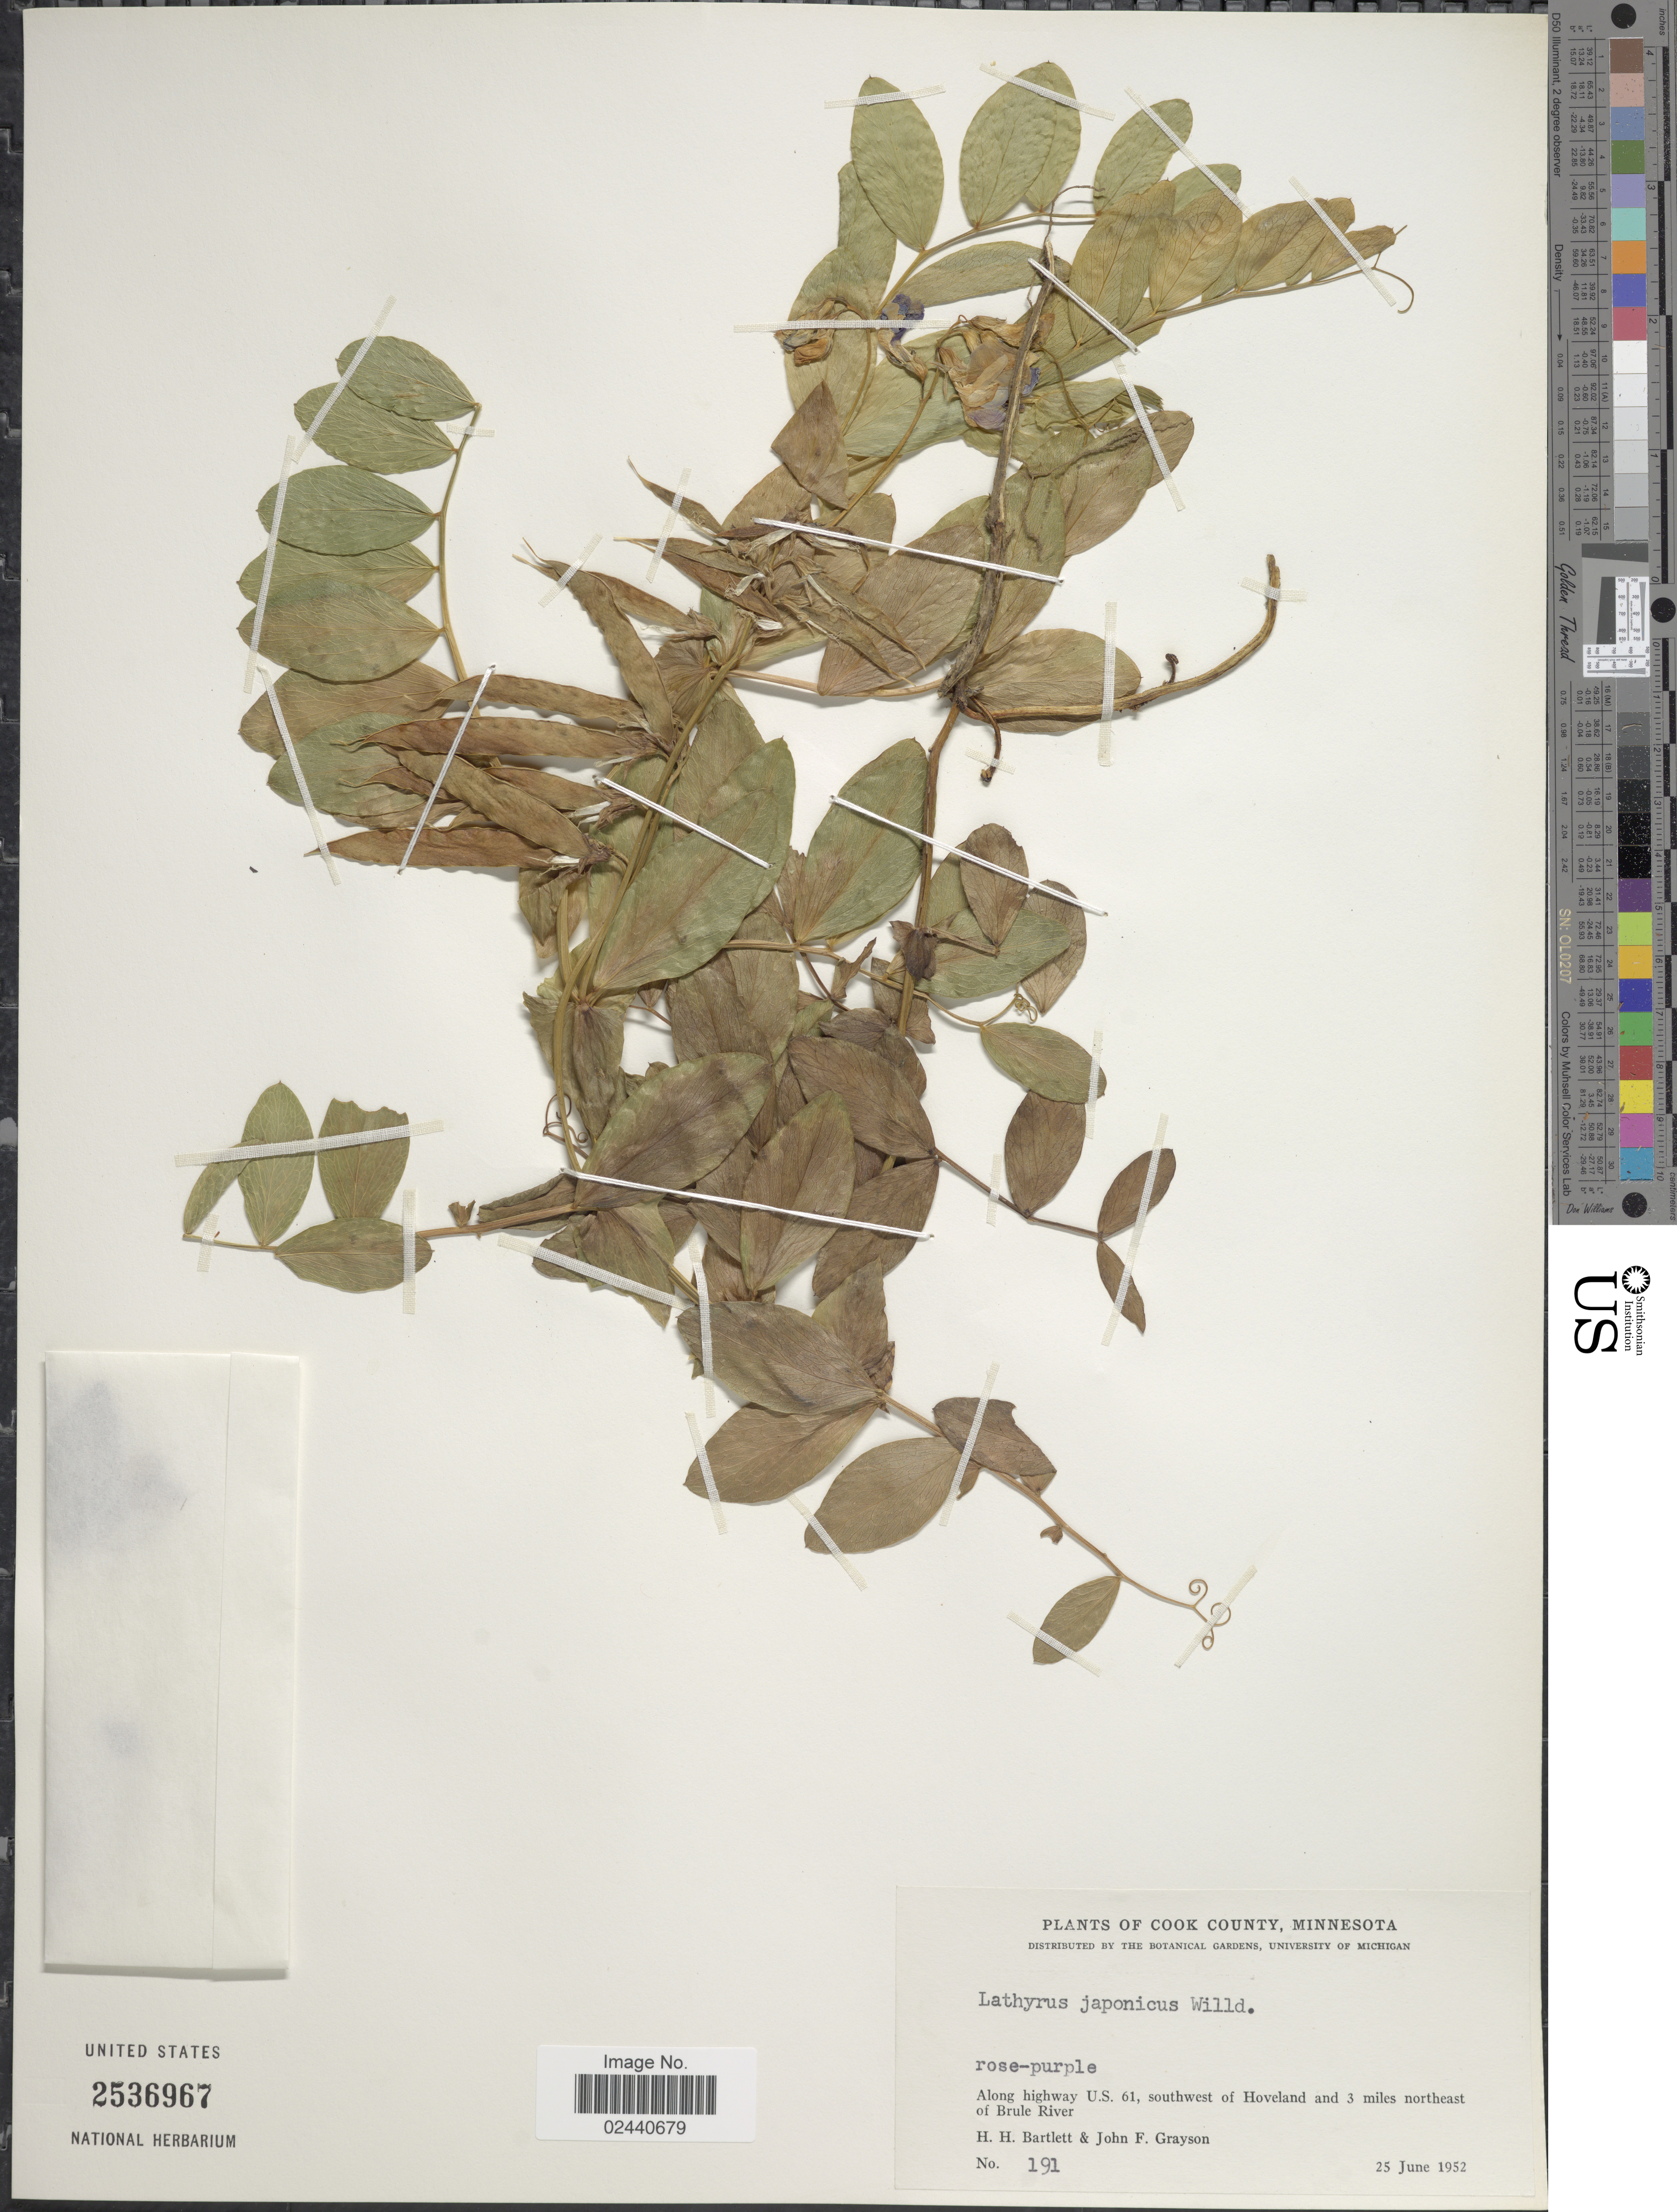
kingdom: Plantae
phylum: Tracheophyta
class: Magnoliopsida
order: Fabales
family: Fabaceae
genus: Lathyrus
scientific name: Lathyrus japonicus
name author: Willd.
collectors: H. H. Bartlett & J. Grayson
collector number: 1911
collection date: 1952-06-25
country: United States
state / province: Minnesota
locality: Cook County, along highway U.S. 61, southwest of Hoevland and 3 miles northeast of Brule River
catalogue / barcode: US 2536967